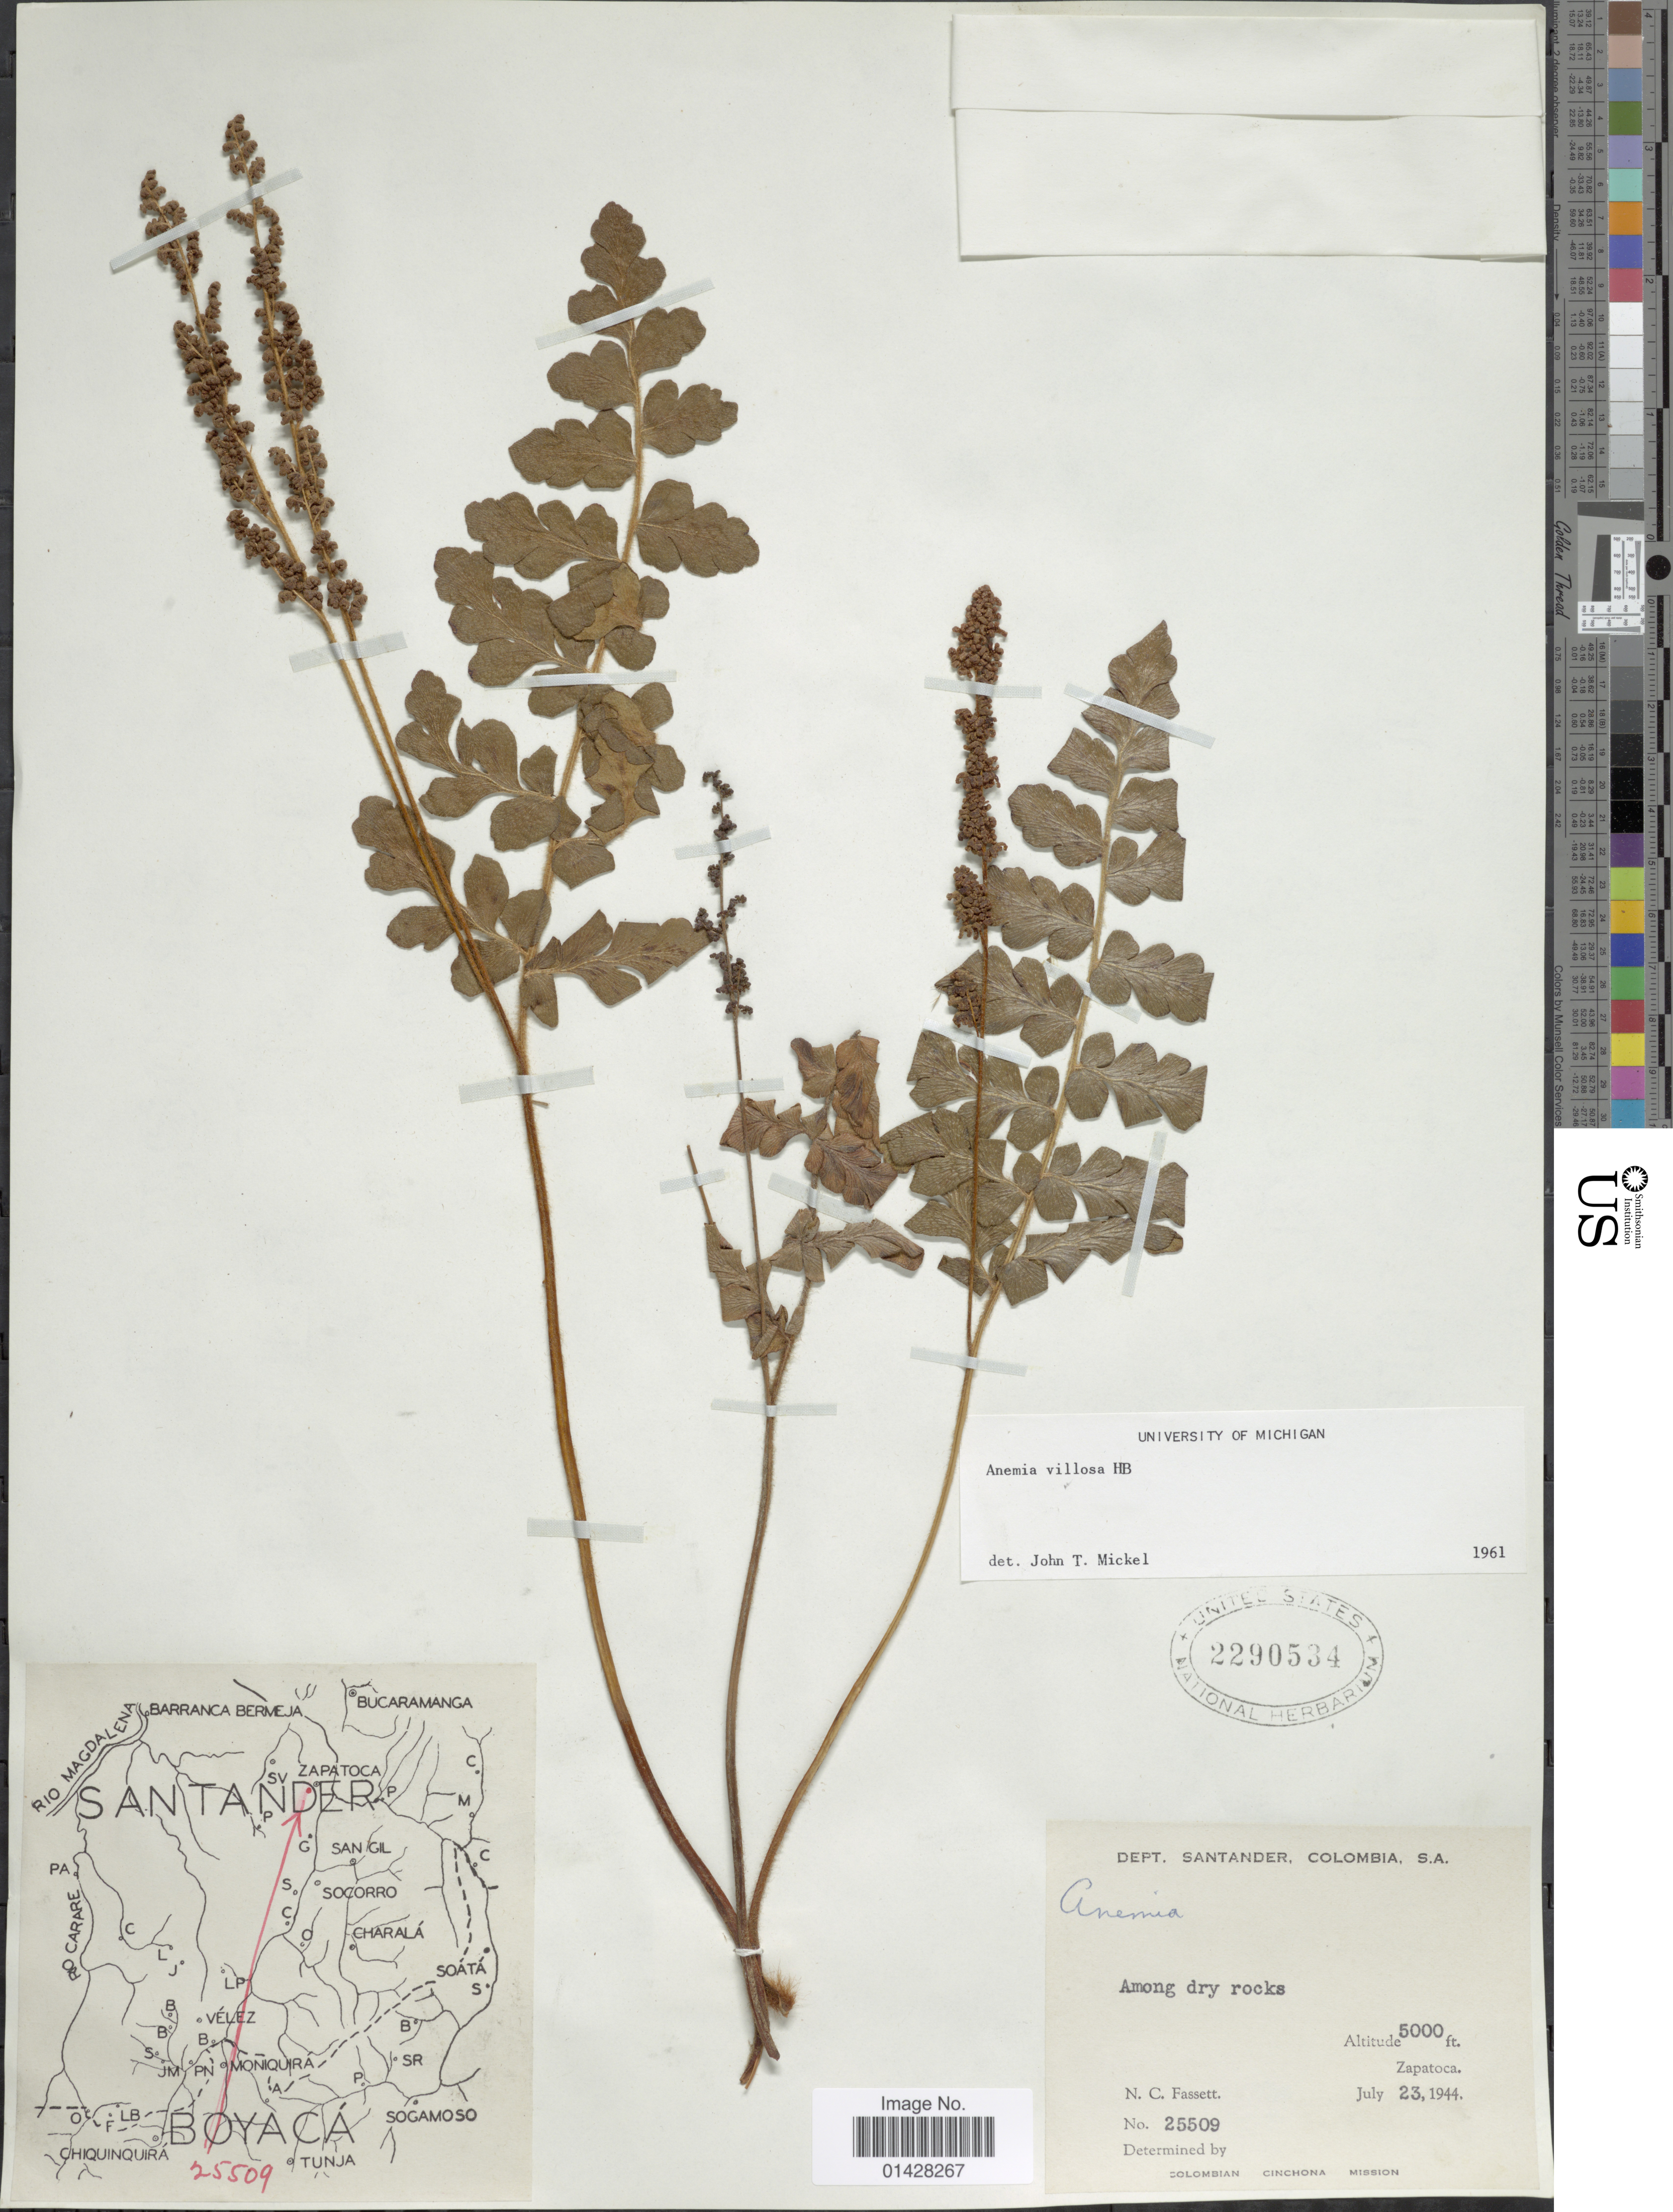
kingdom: Plantae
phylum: Tracheophyta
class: Polypodiopsida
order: Schizaeales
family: Anemiaceae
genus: Anemia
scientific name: Anemia villosa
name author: Humb. & Bonpl. ex Willd.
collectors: N. C. Fassett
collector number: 25509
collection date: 1944-07-23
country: Colombia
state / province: Santander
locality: Dept. Santander, Colombia, S.A. Among dry rocks. Zapatoca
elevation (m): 1524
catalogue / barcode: US 2290534